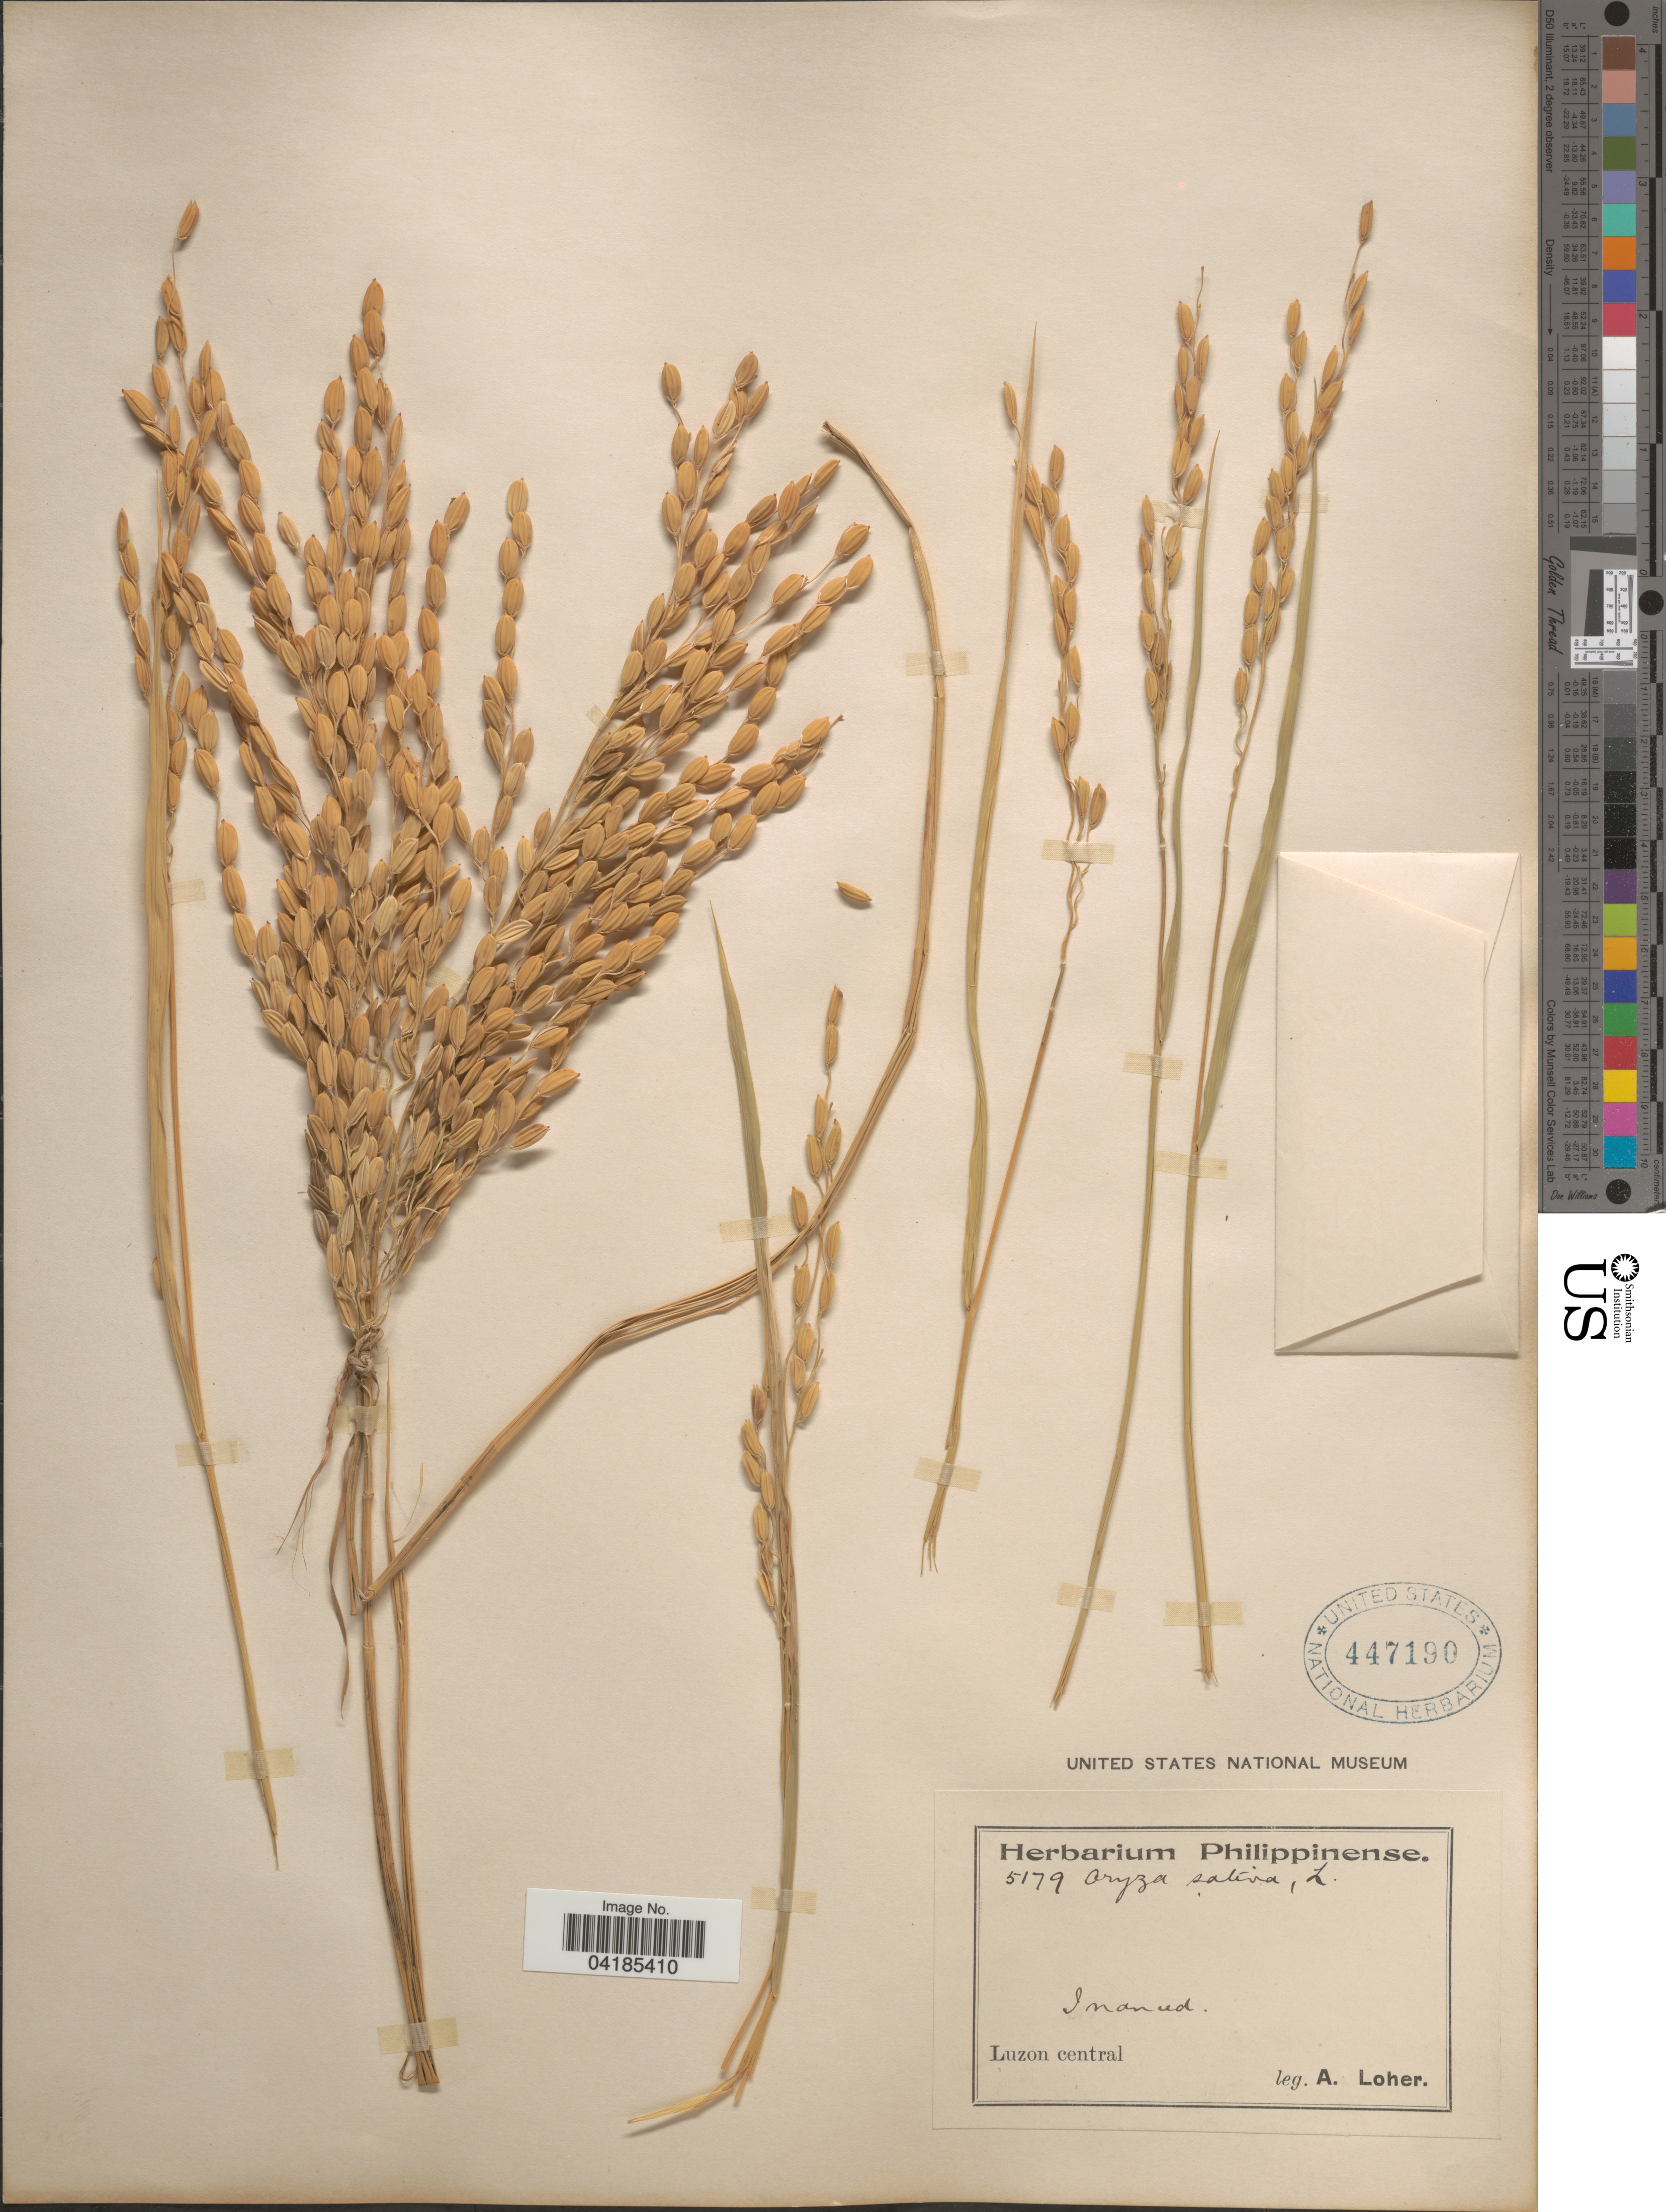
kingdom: Plantae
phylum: Tracheophyta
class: Liliopsida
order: Poales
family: Poaceae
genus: Oryza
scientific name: Oryza sativa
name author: L.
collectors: A. Loher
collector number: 5179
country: Philippines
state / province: Central Luzon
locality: Luzon central. Inanud.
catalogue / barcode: US 447190